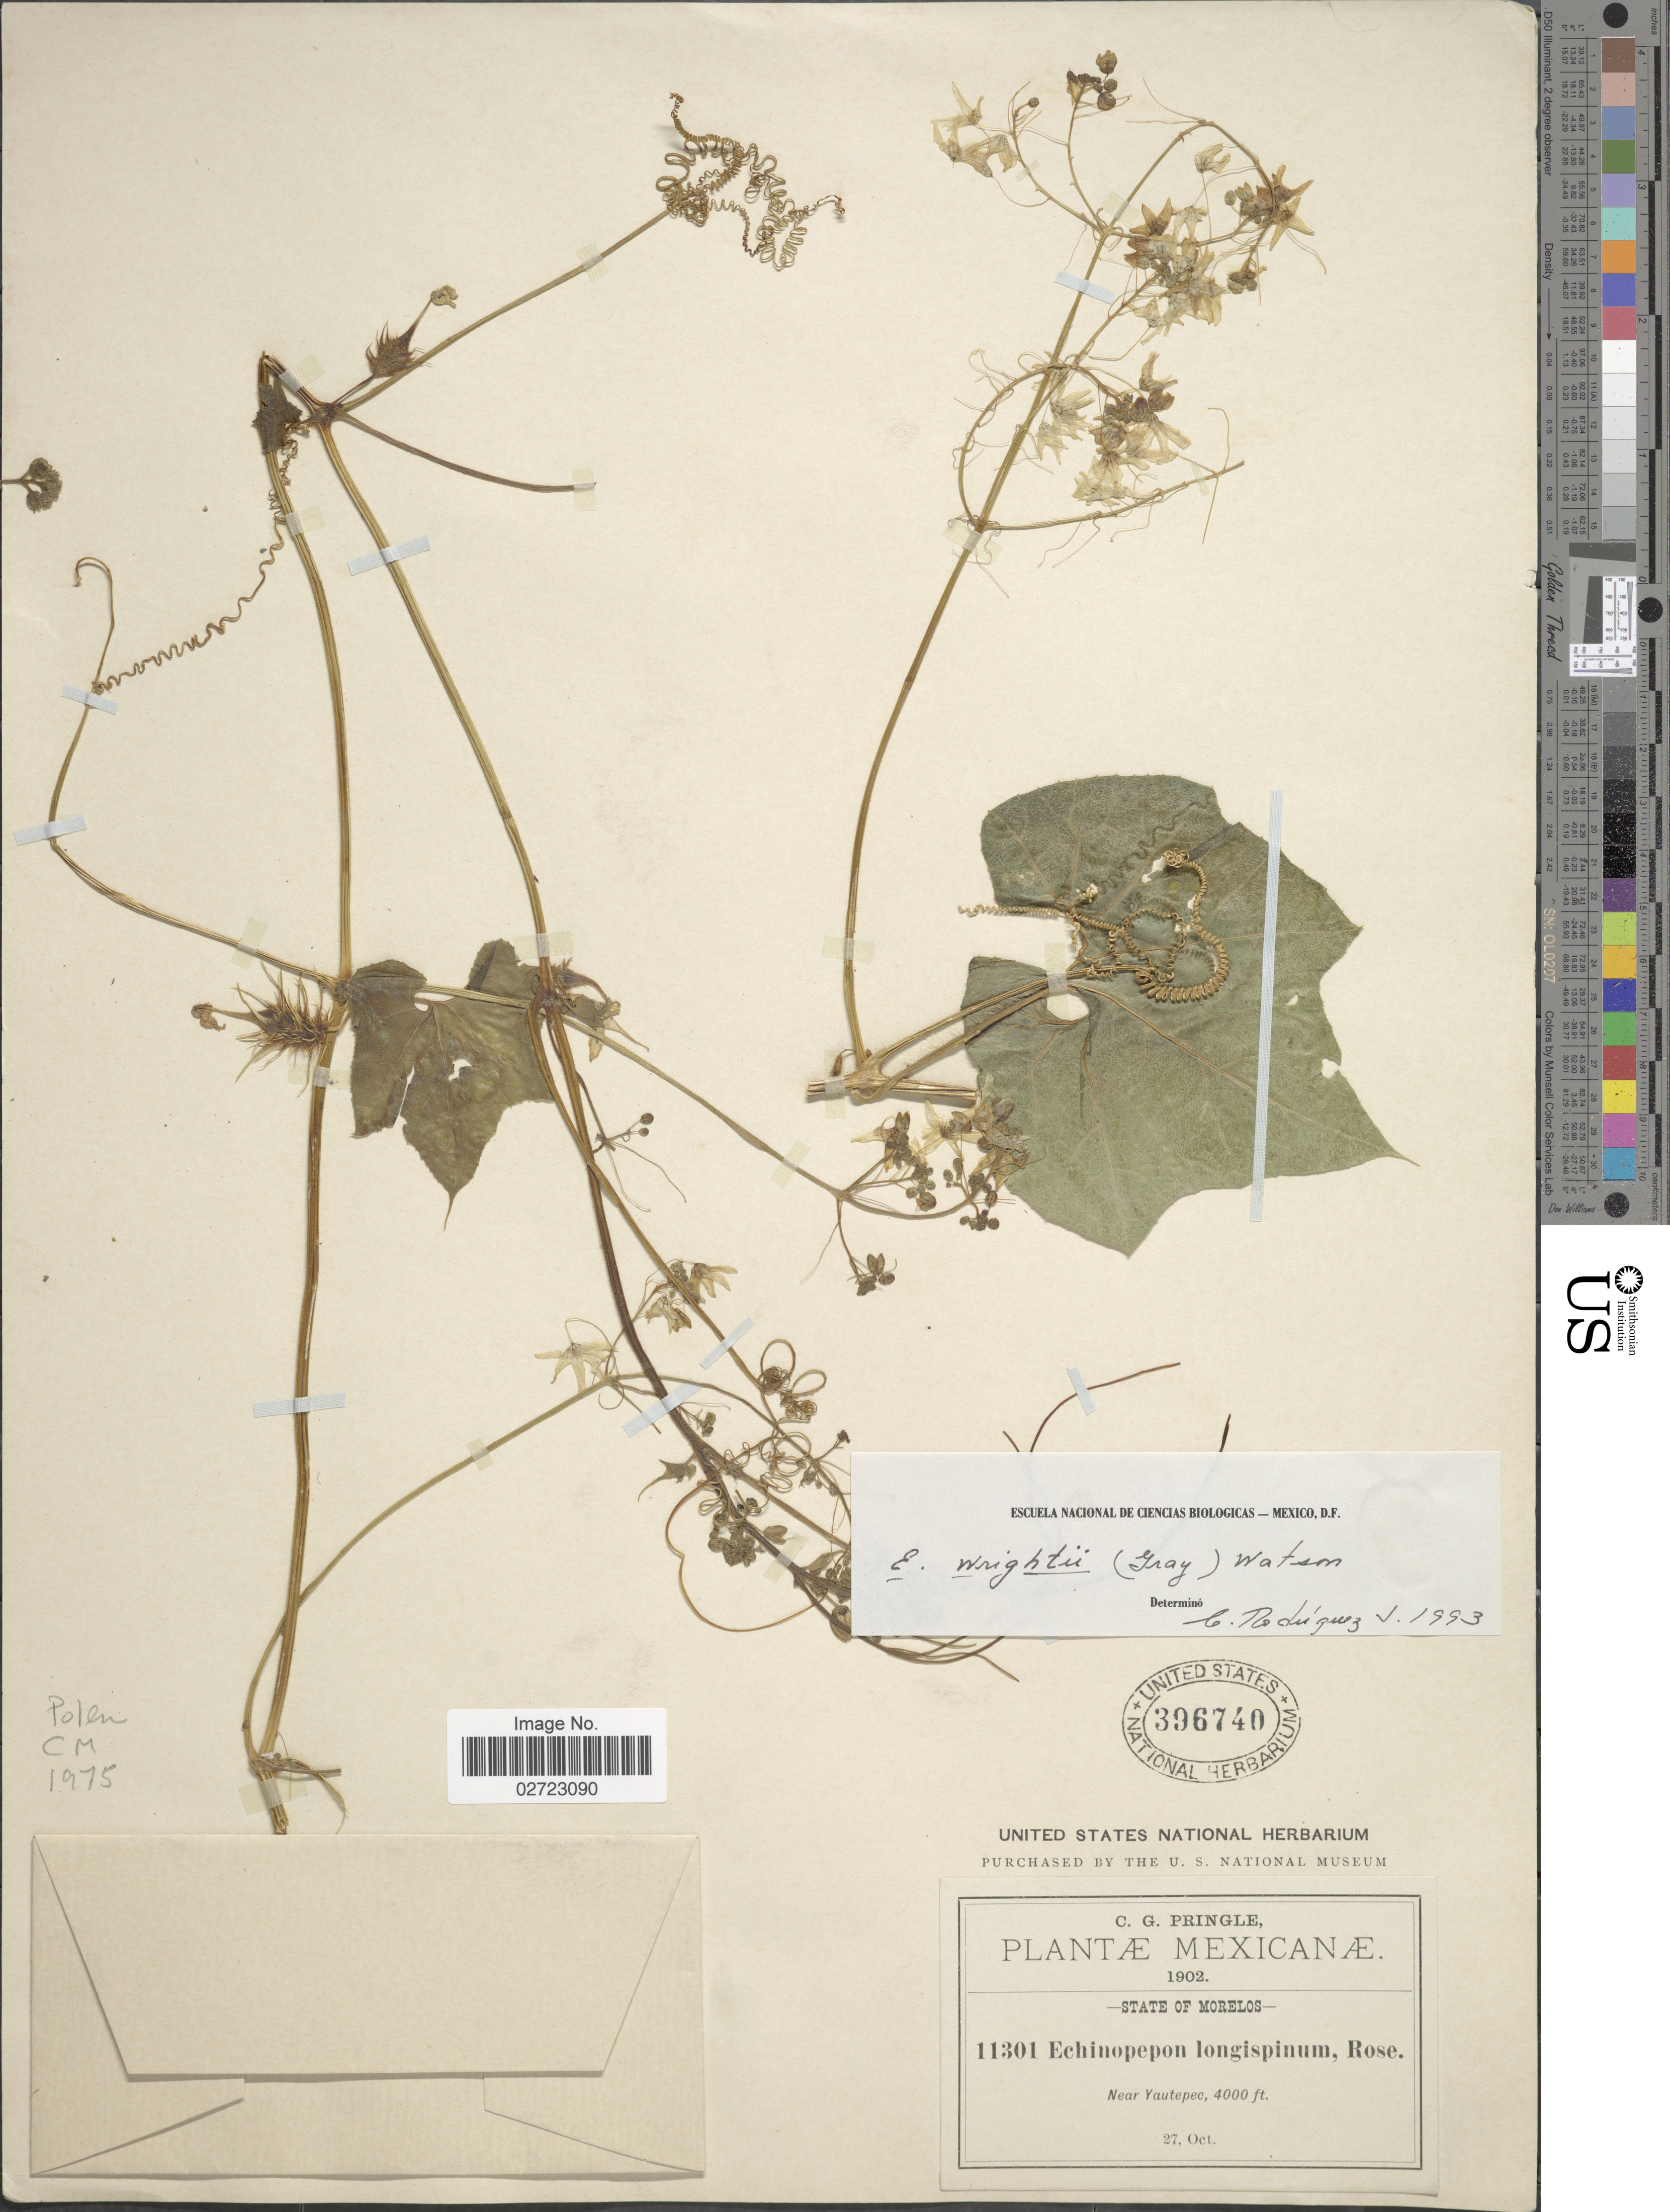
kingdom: Plantae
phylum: Tracheophyta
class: Magnoliopsida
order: Cucurbitales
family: Cucurbitaceae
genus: Echinopepon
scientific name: Echinopepon wrightii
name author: (A. Gray) S. Watson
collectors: C. G. Pringle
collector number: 11301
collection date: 1902-10-27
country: Mexico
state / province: Morelos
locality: Near Yautepec.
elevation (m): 1219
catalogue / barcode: US 396740